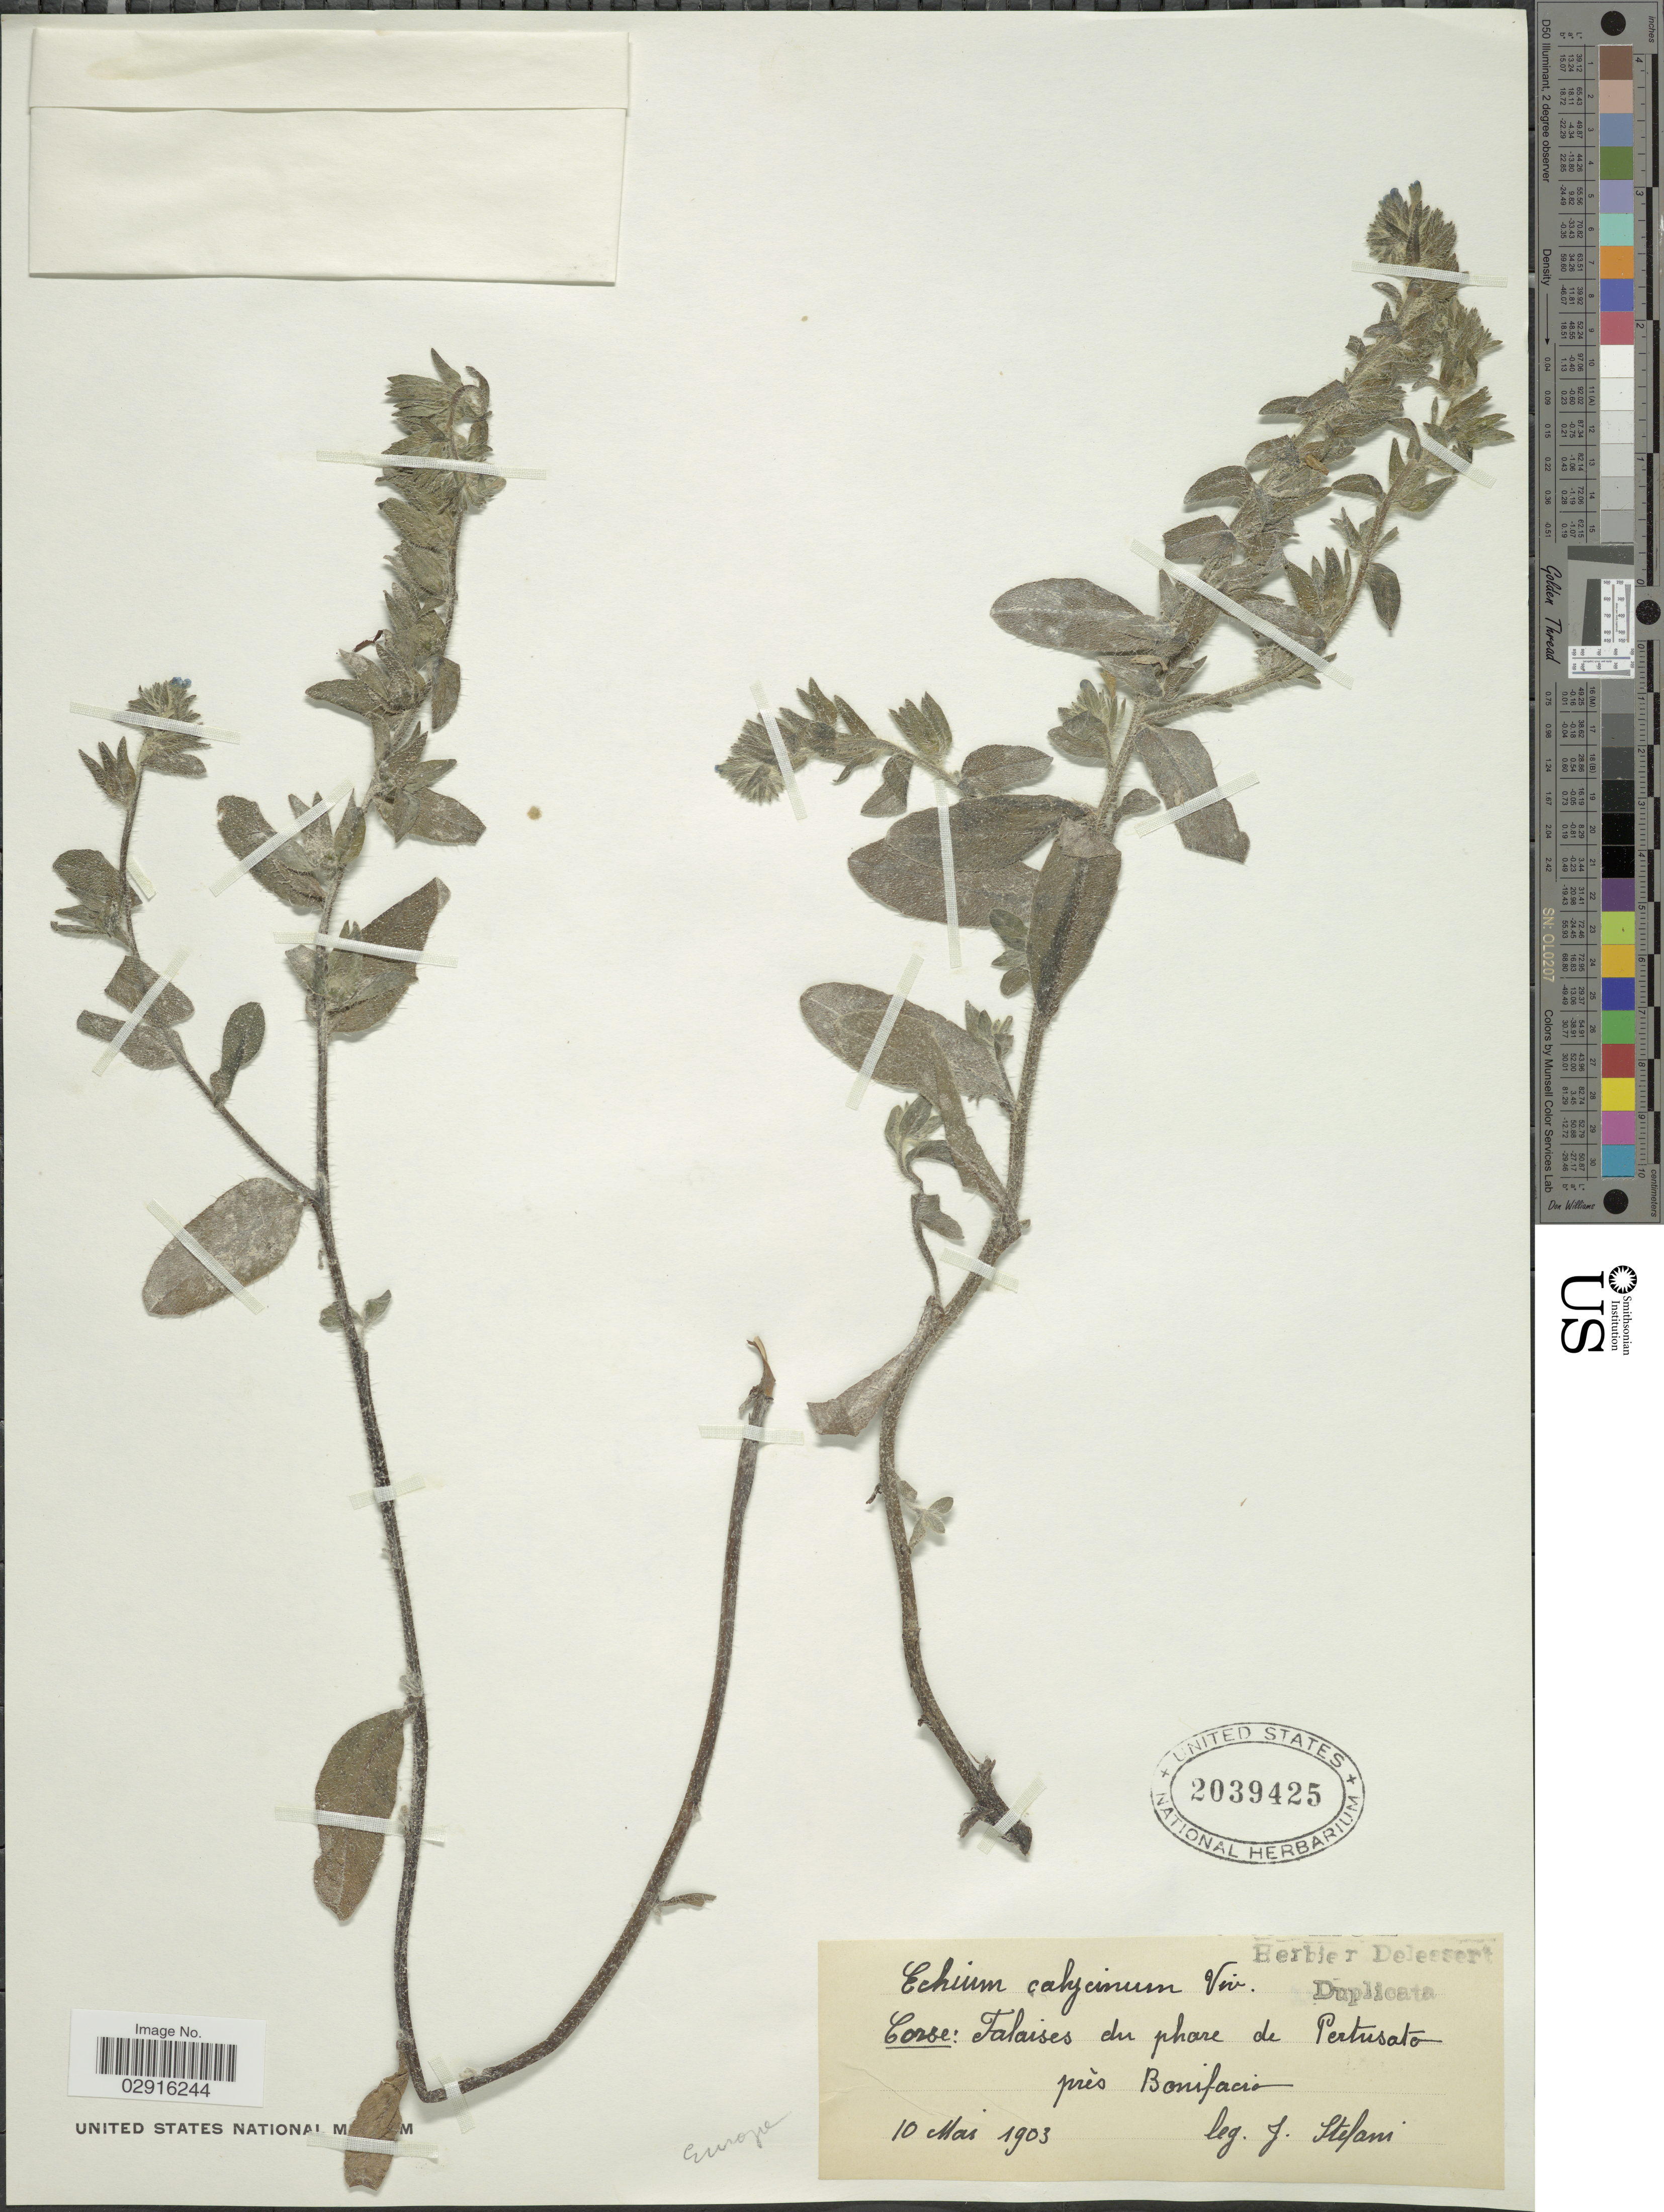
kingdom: Plantae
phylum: Tracheophyta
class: Magnoliopsida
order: Boraginales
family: Boraginaceae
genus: Echium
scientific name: Echium calycinum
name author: Viv.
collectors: J. Stefani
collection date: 1903-05-10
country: France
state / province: Corsica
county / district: Corse-du-Sud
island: Corse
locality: Corse: Falaises du phare de Pertusato près Bonifacio.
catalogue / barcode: US 2039425